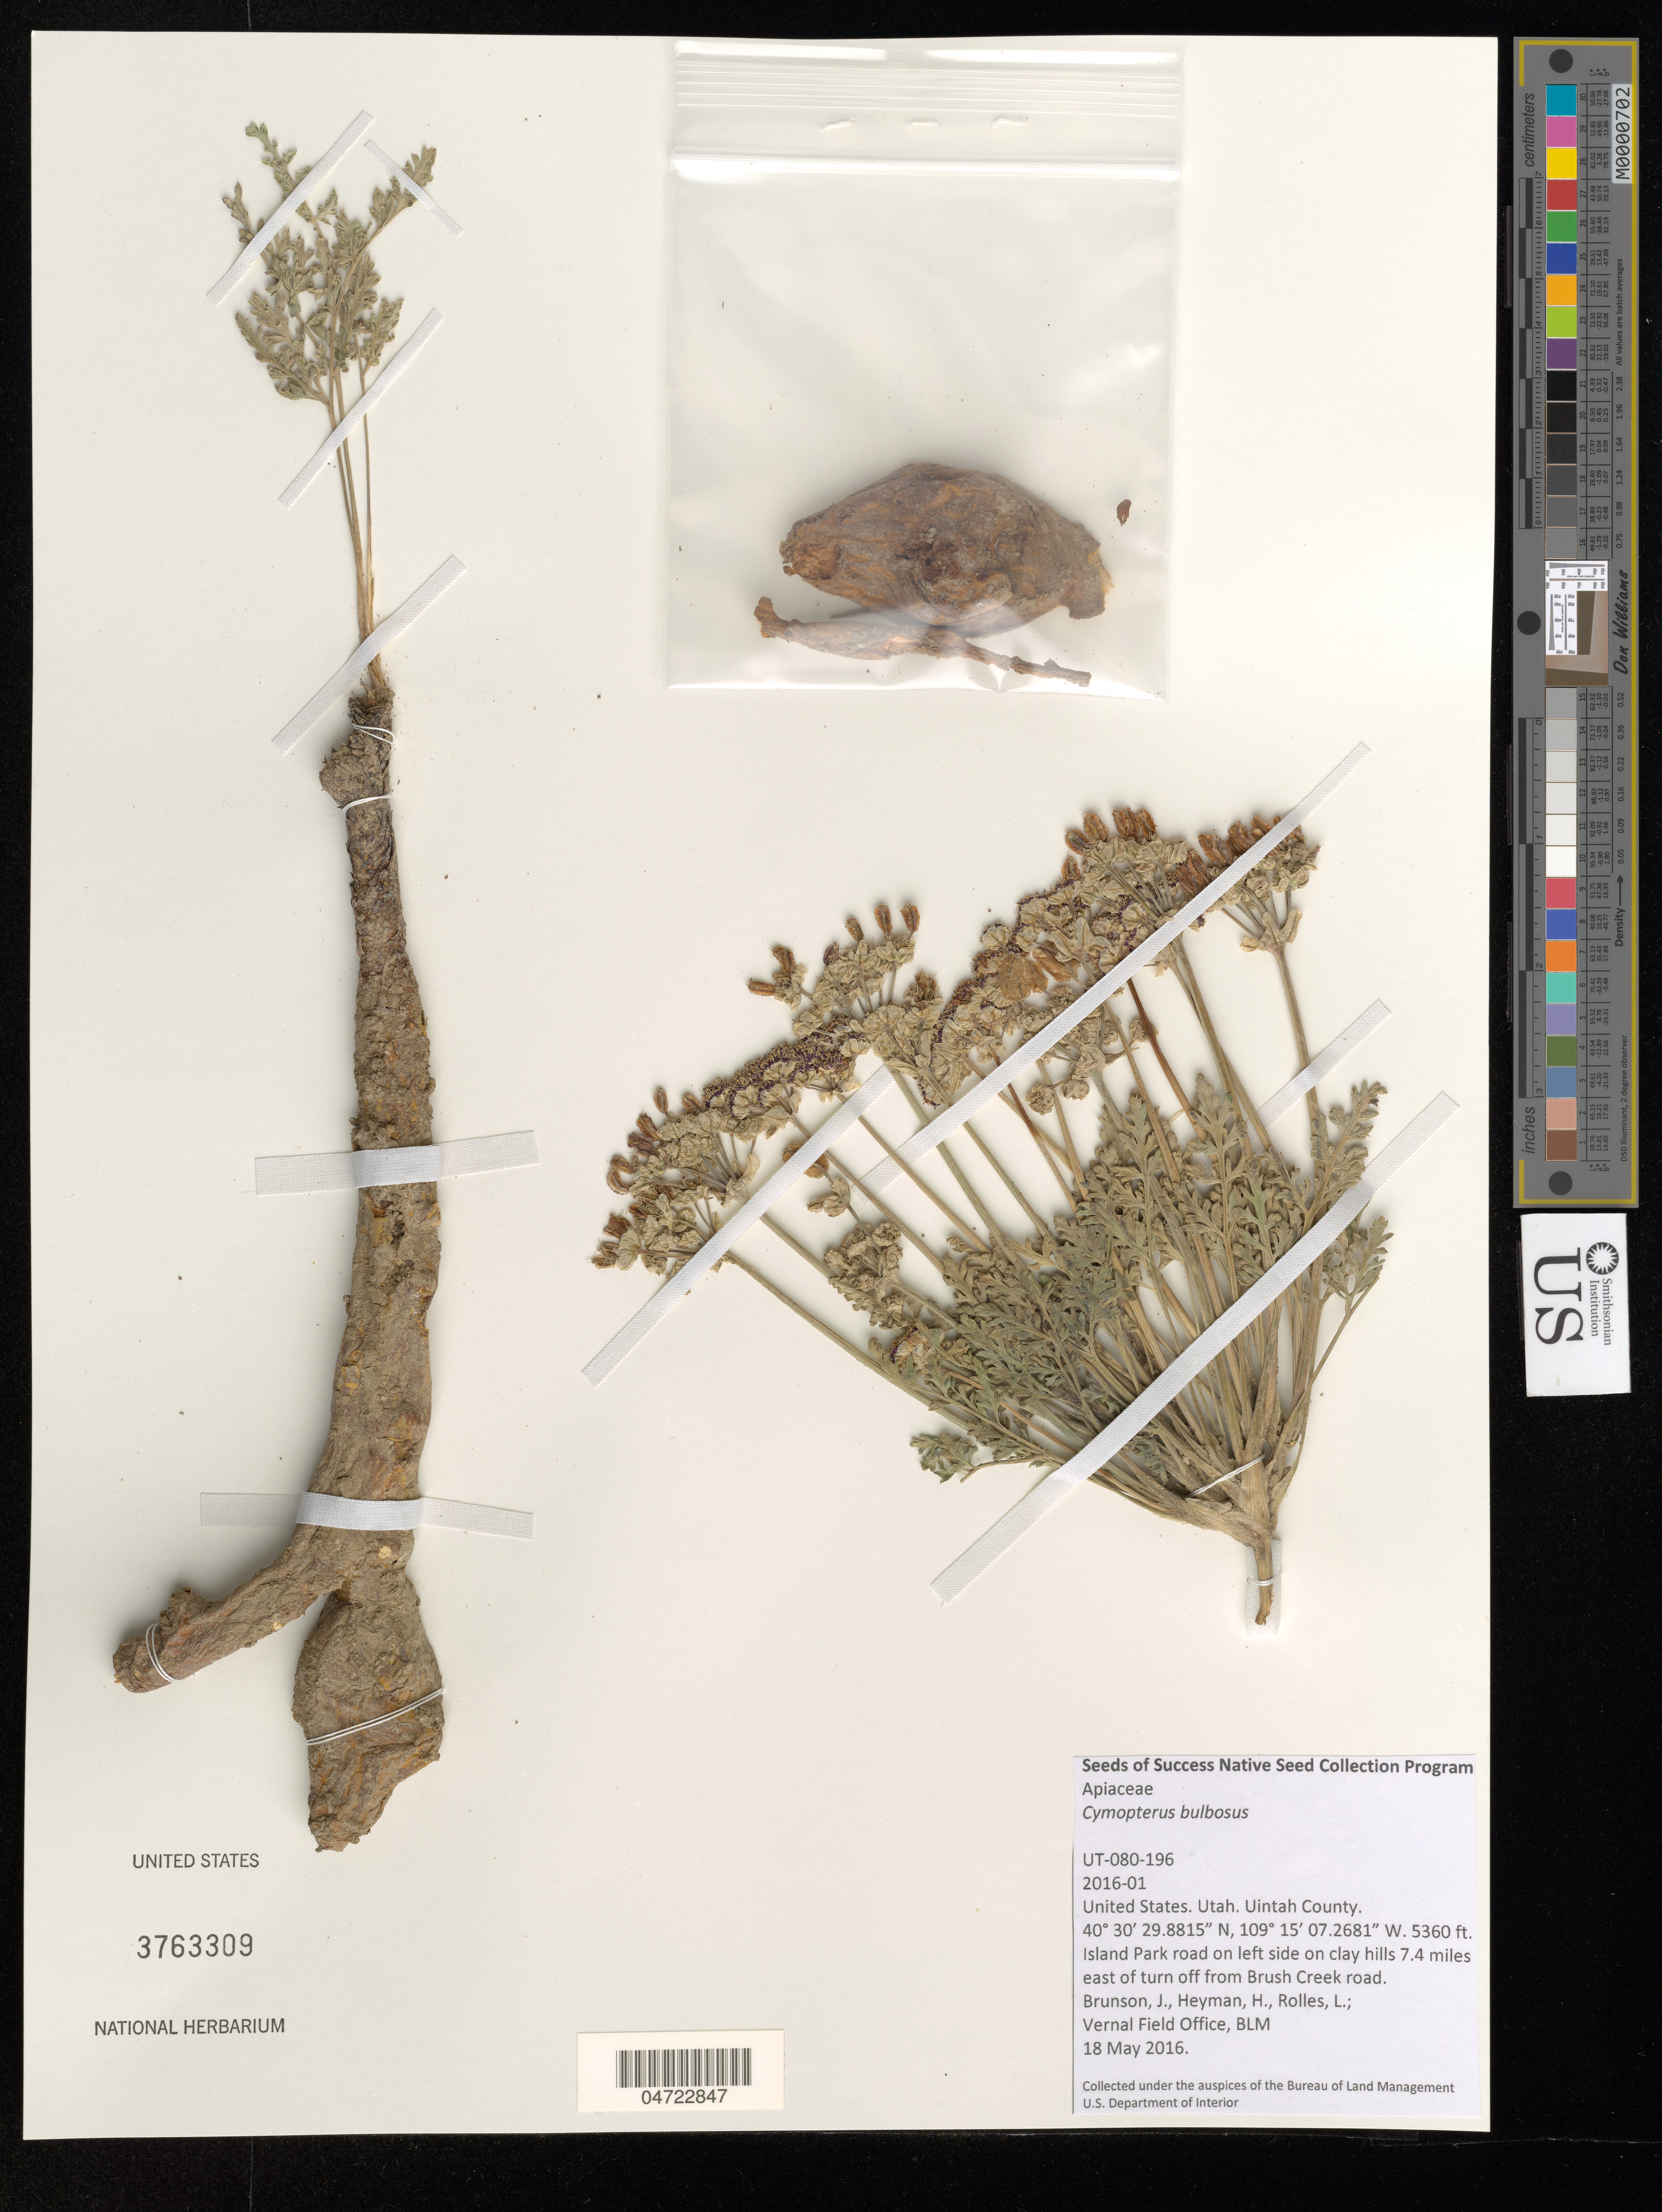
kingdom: Plantae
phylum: Tracheophyta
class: Magnoliopsida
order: Apiales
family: Apiaceae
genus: Cymopterus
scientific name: Cymopterus bulbosus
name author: A. Nelson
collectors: J. Brunson, H. Heyman & L. Rolles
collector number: UT-080-196/2016-01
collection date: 2016-05-18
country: United States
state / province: Utah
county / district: Uintah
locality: Uintah County. Island Park road on left side on clay hills 7.4 miles east of turn off from Brush Creek road.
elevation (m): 1634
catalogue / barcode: US 3763309